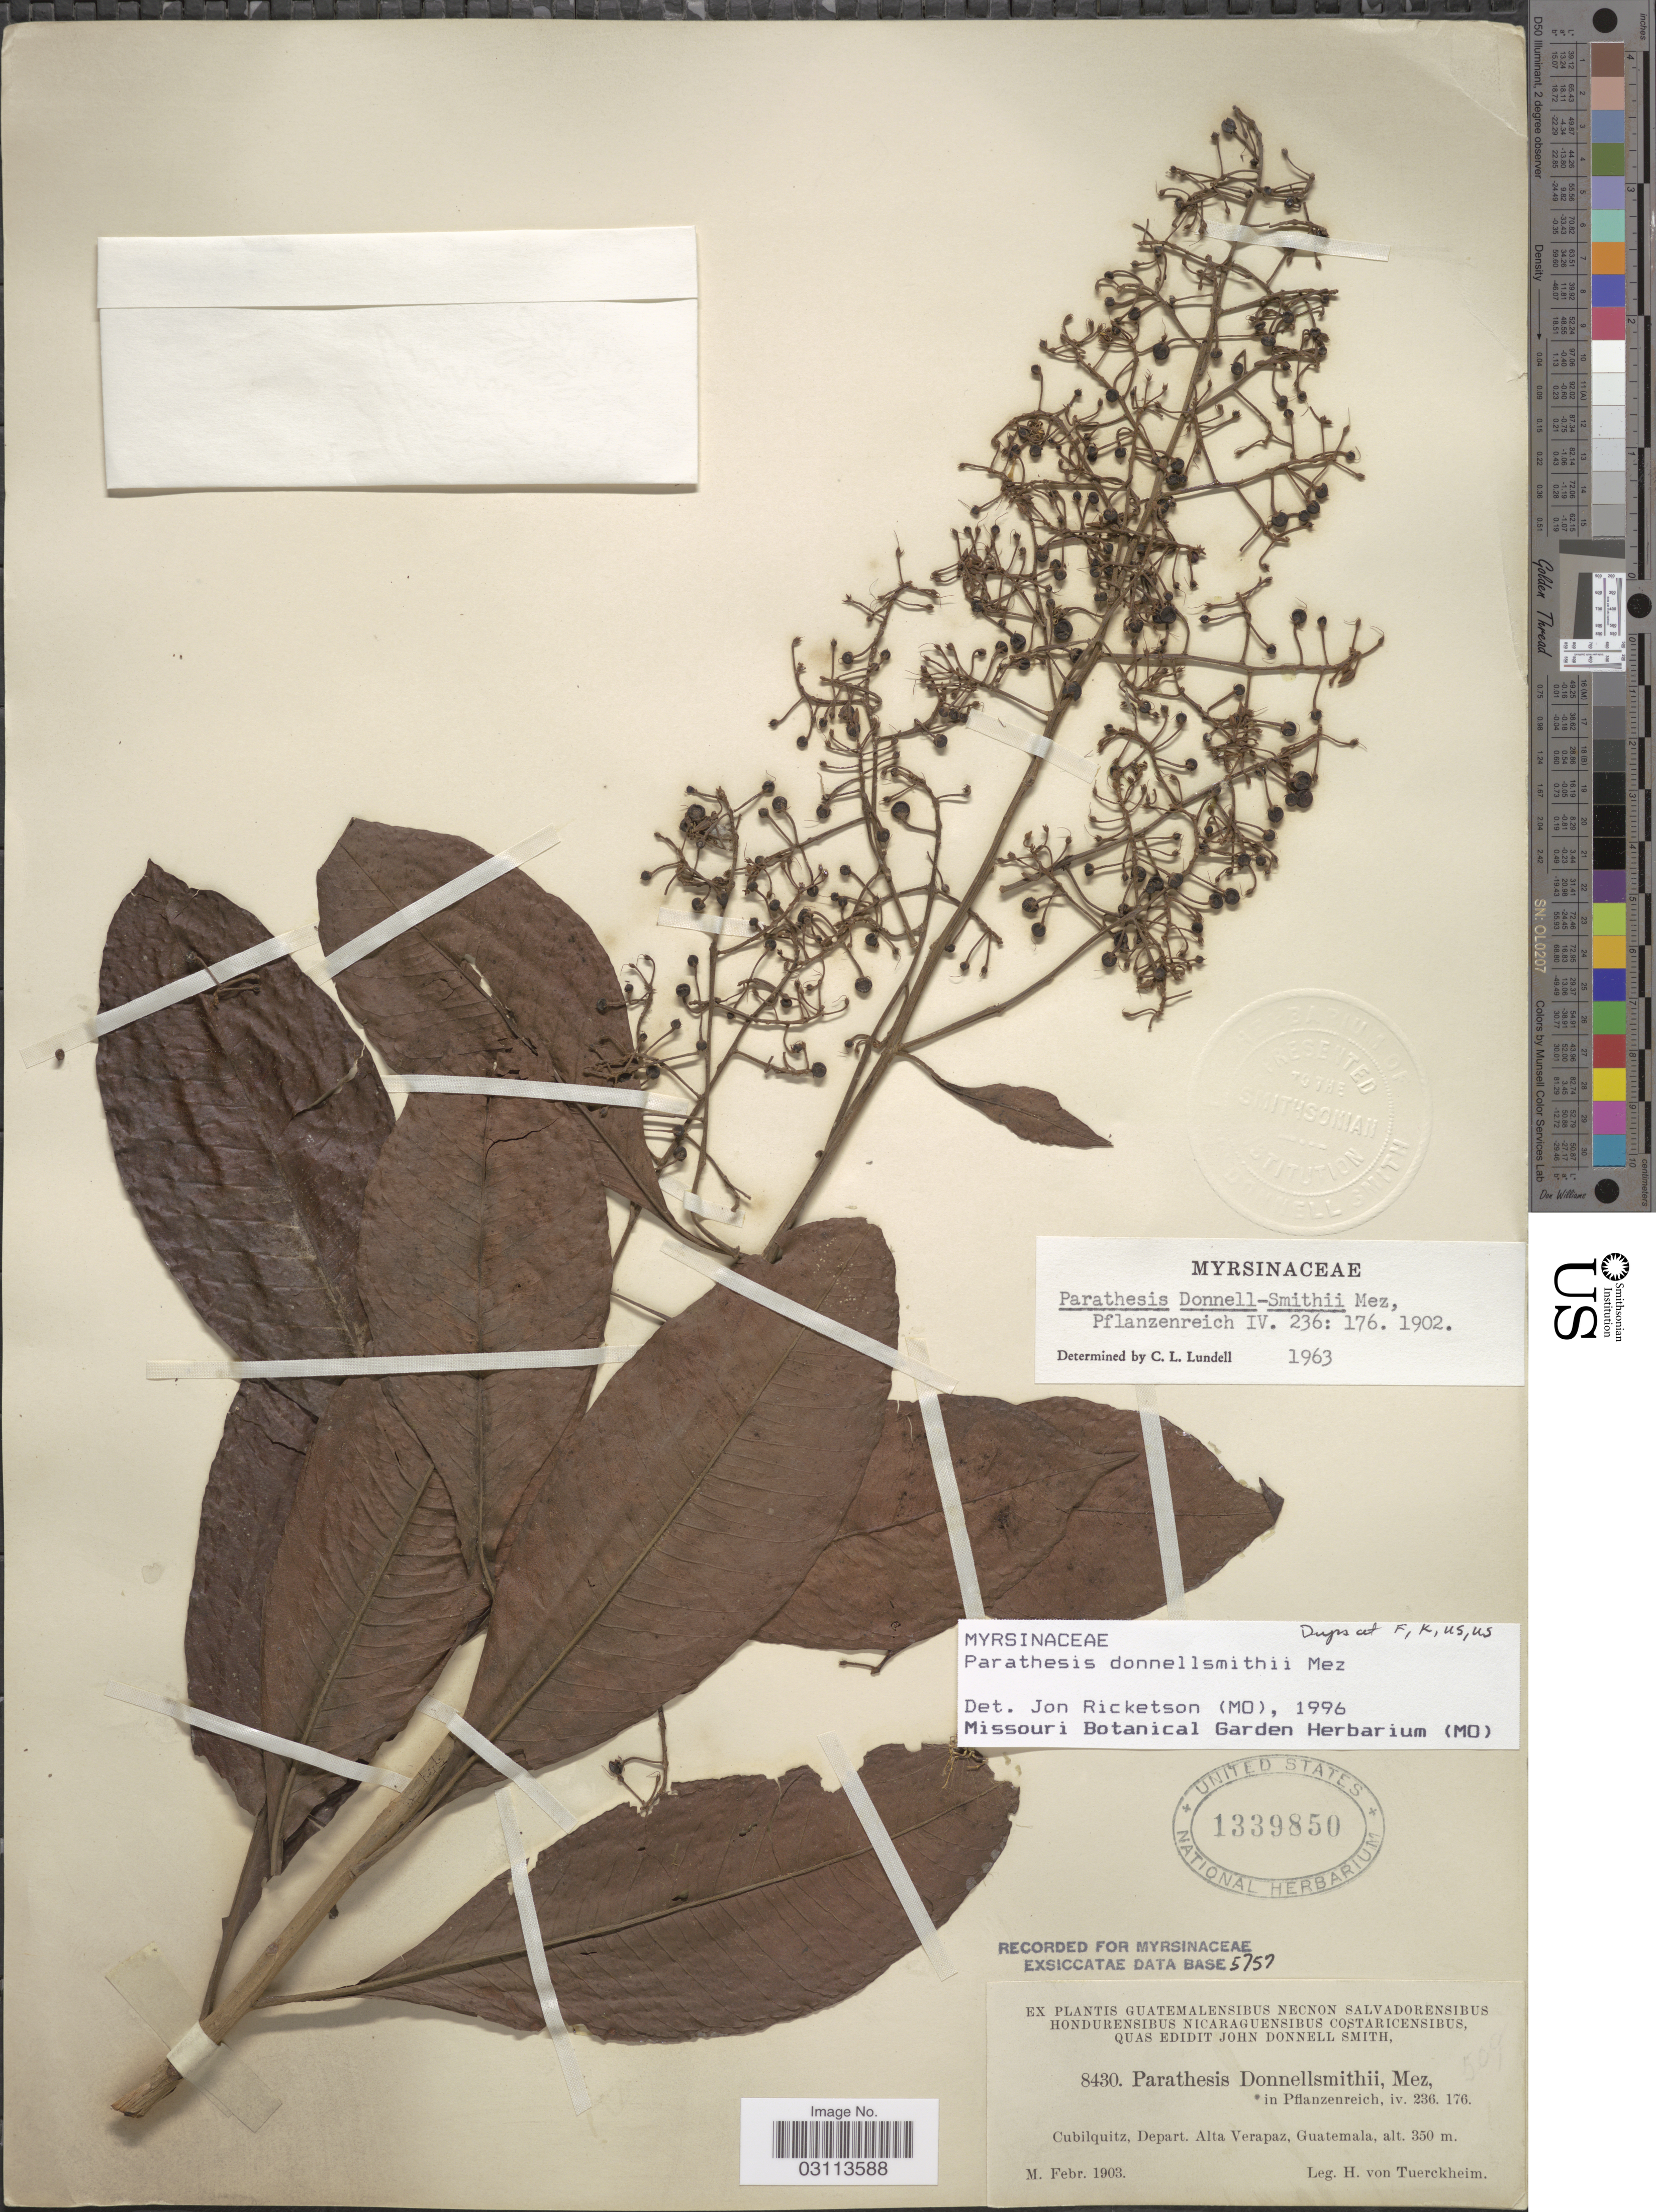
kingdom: Plantae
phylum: Tracheophyta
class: Magnoliopsida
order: Ericales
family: Primulaceae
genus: Parathesis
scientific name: Parathesis donnell-smithii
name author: Mez in Engl.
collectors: H. von Türckheim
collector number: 8430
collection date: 1903-02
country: Guatemala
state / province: Alta Verapaz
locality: Cubilquitz, Depart. Alta Verapaz.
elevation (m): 350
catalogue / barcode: US 1339850